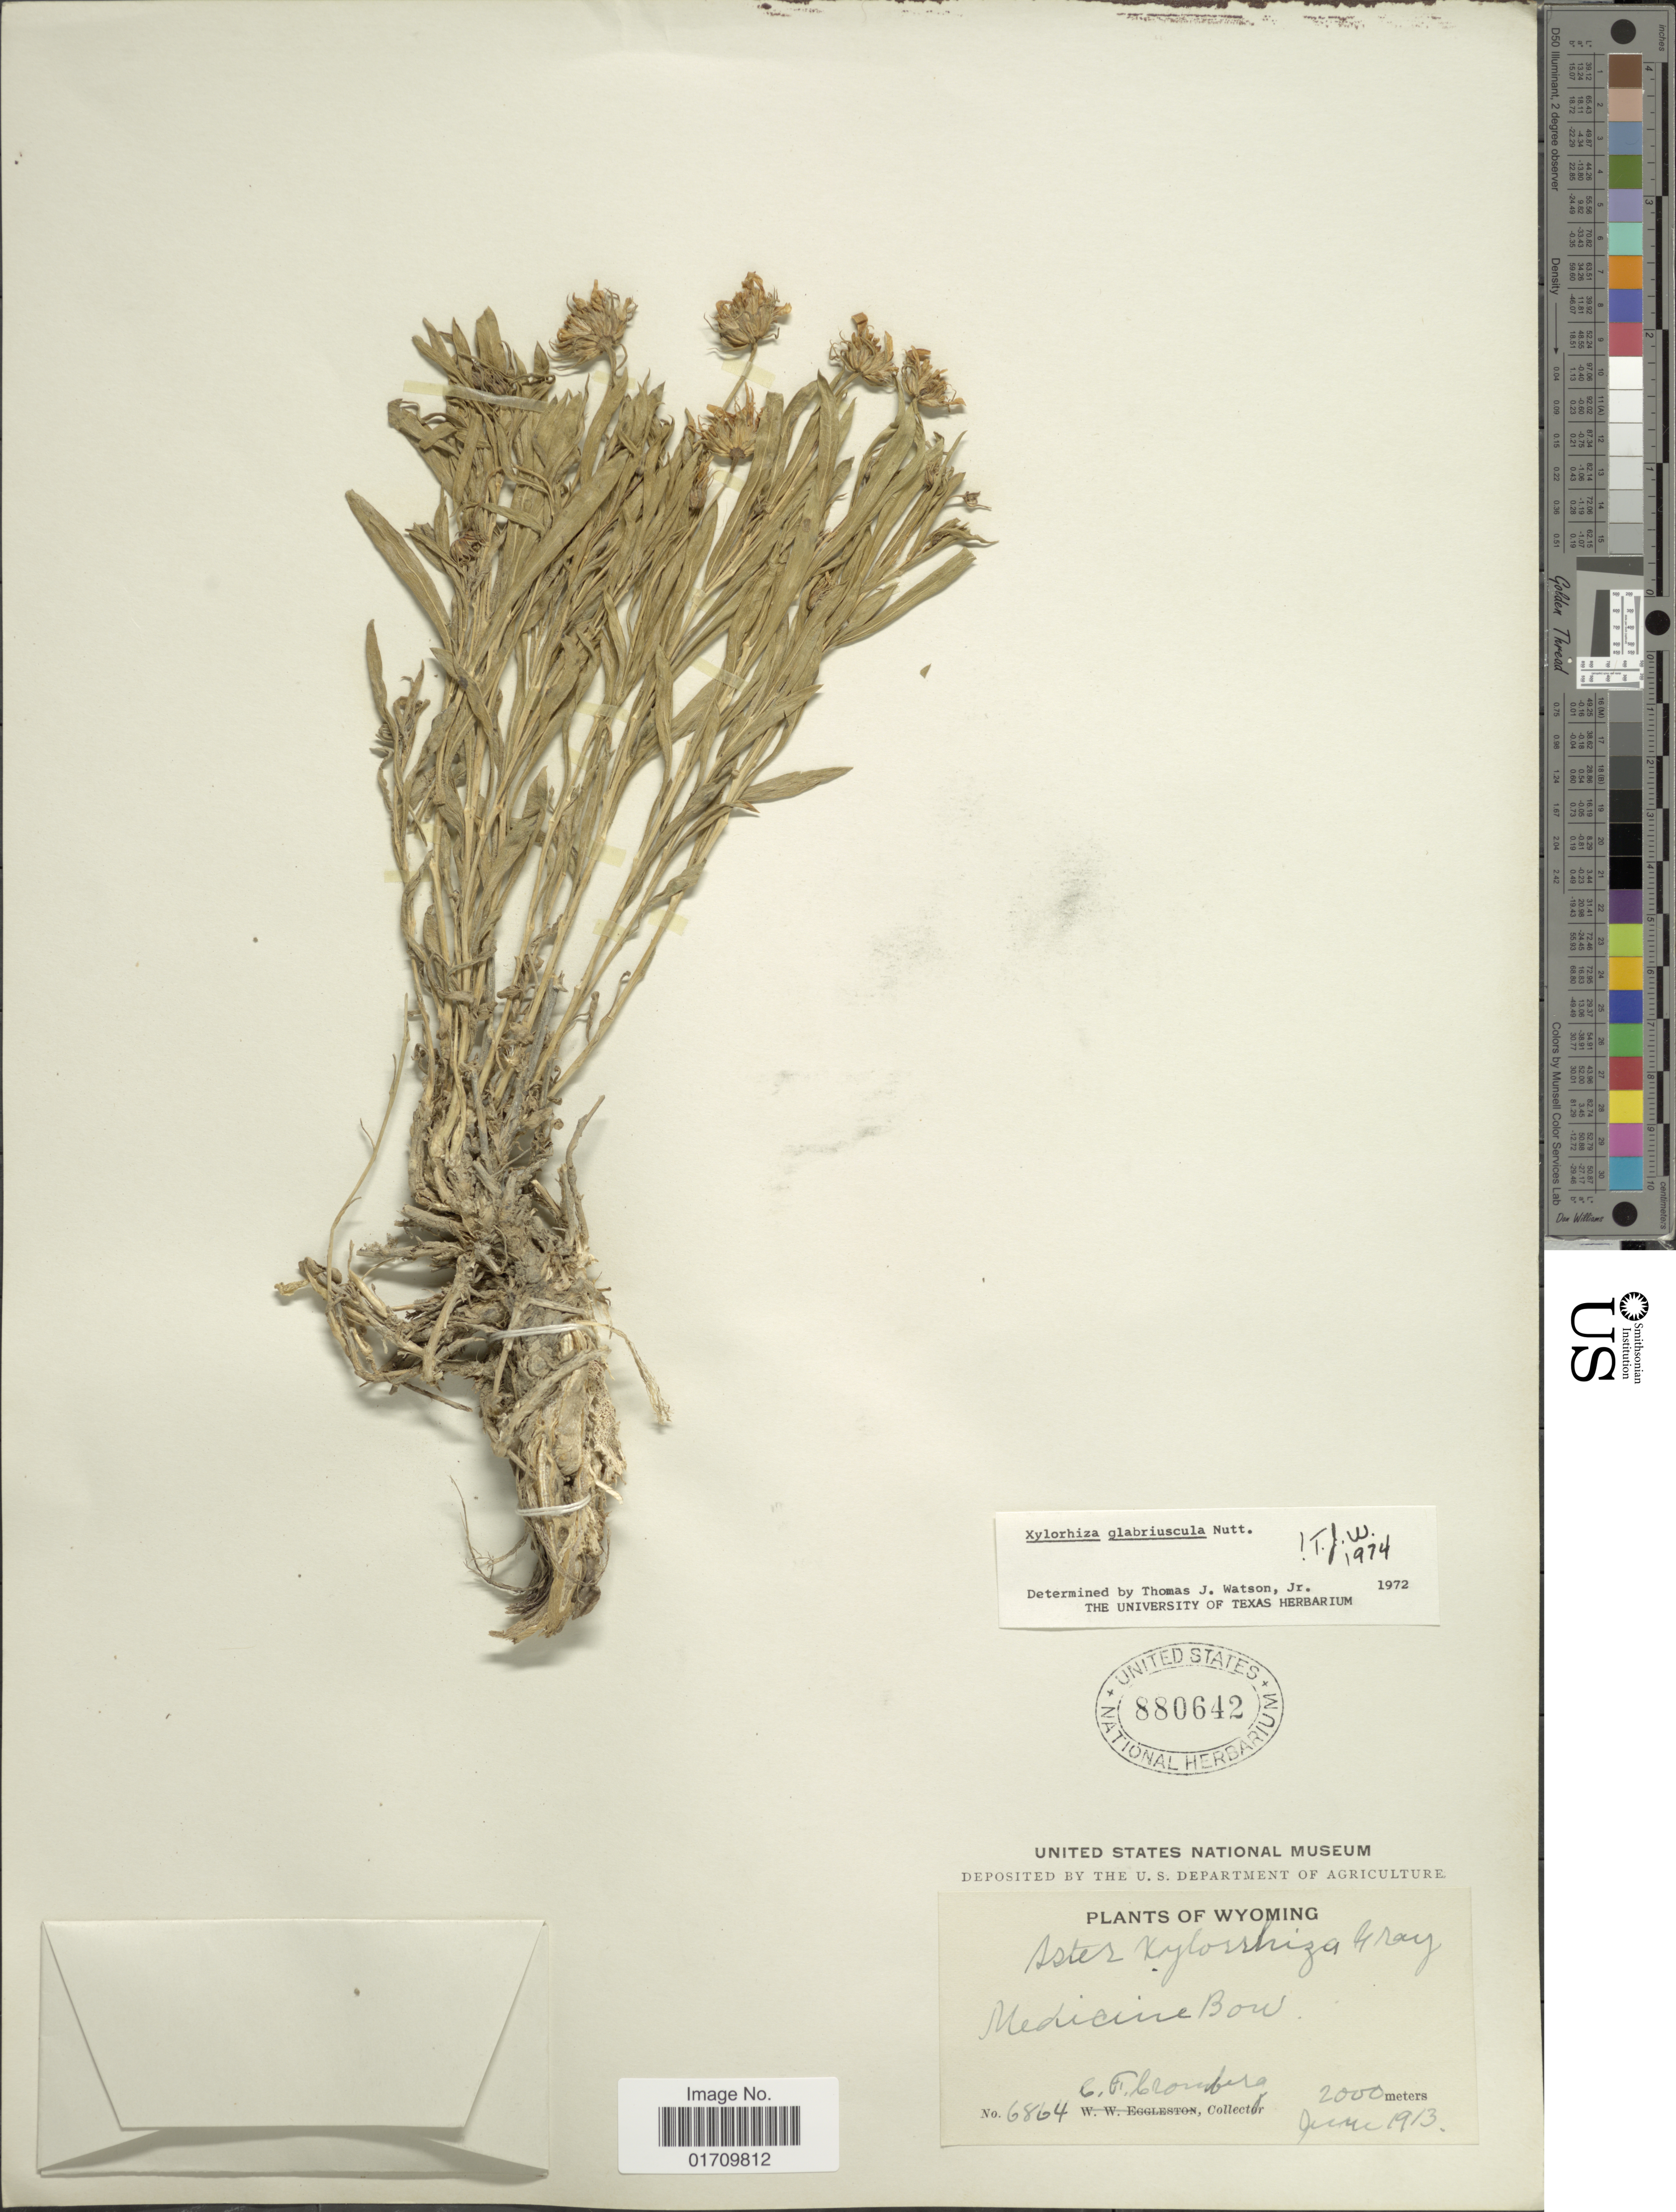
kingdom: Plantae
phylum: Tracheophyta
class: Magnoliopsida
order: Asterales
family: Asteraceae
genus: Xylorhiza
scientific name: Xylorhiza glabriuscula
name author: Nutt.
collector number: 6864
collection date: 1913-06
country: United States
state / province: Wyoming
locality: Medicine Bow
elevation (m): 2000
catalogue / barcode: US 880642